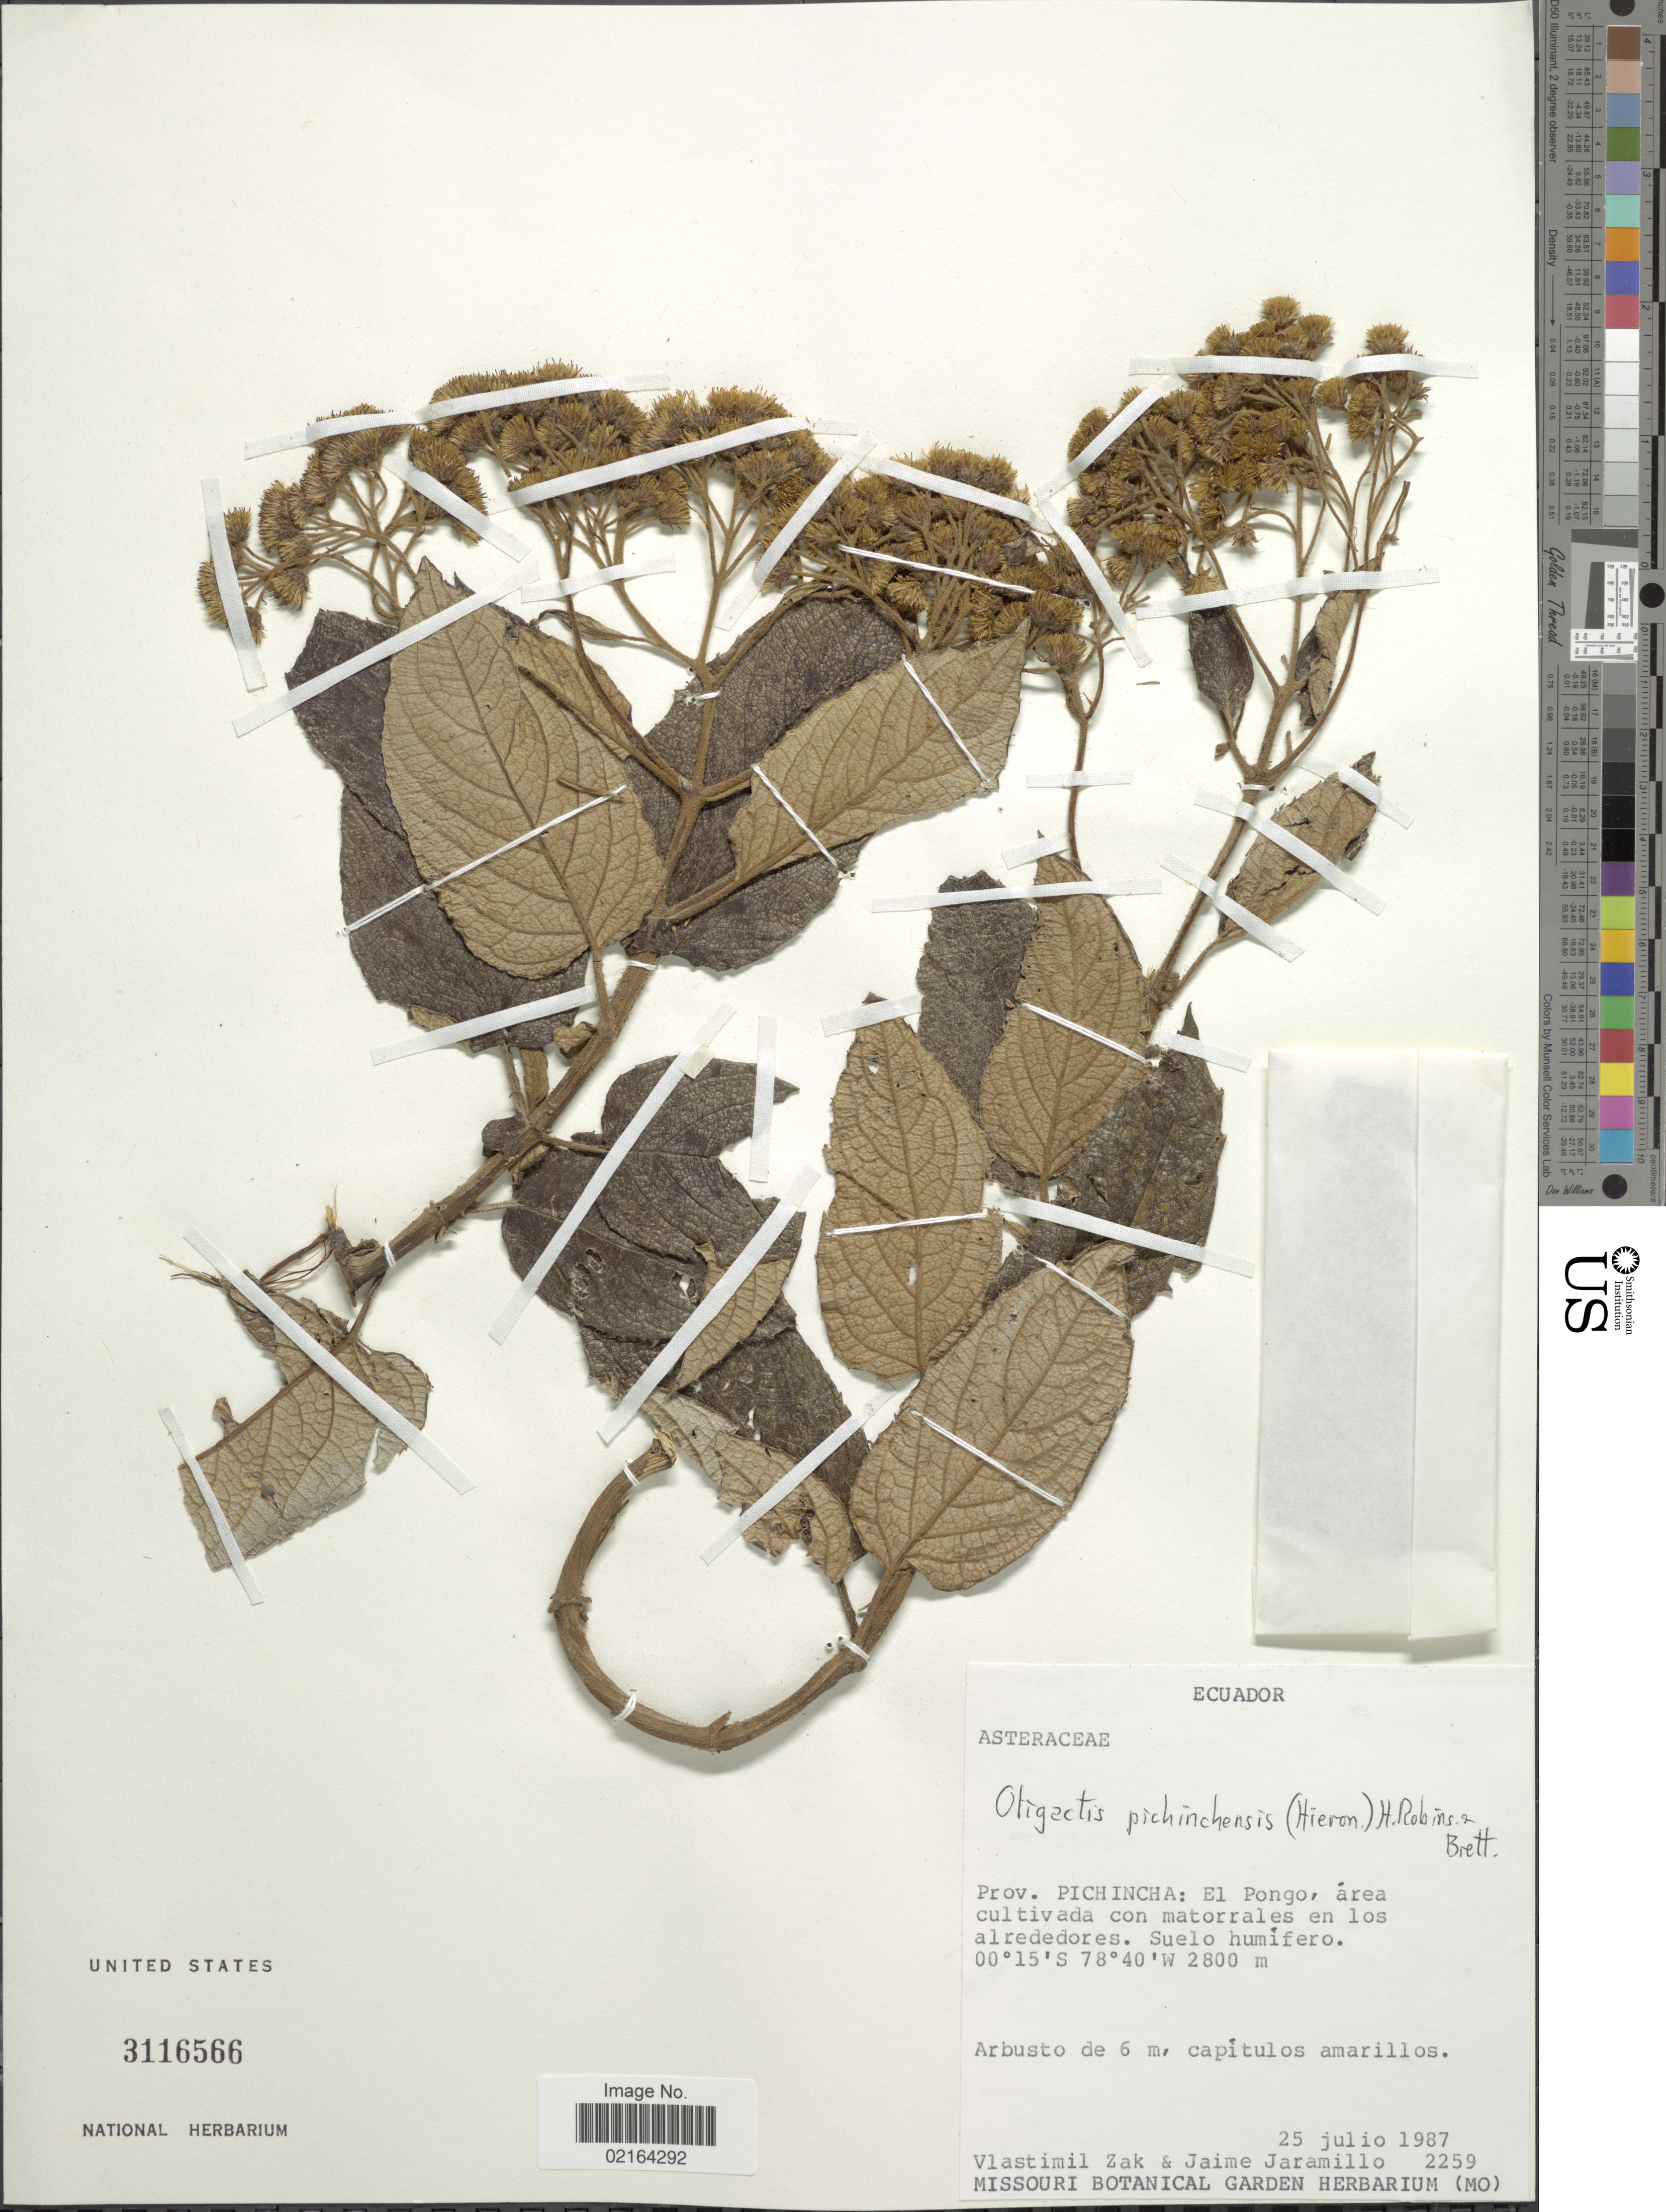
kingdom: Plantae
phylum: Tracheophyta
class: Magnoliopsida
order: Asterales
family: Asteraceae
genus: Sampera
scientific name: Sampera pichinichensis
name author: (Hieron.) V.A. Funk & H. Rob.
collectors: V. Zak & J. Jaramillo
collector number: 2259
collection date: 1987-07-25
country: Ecuador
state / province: Pichincha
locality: Prov. Pichincha: El Pongo, area cultivada con matorrales en los alrededores. Suelo humifero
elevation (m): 2800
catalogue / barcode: US 3116566